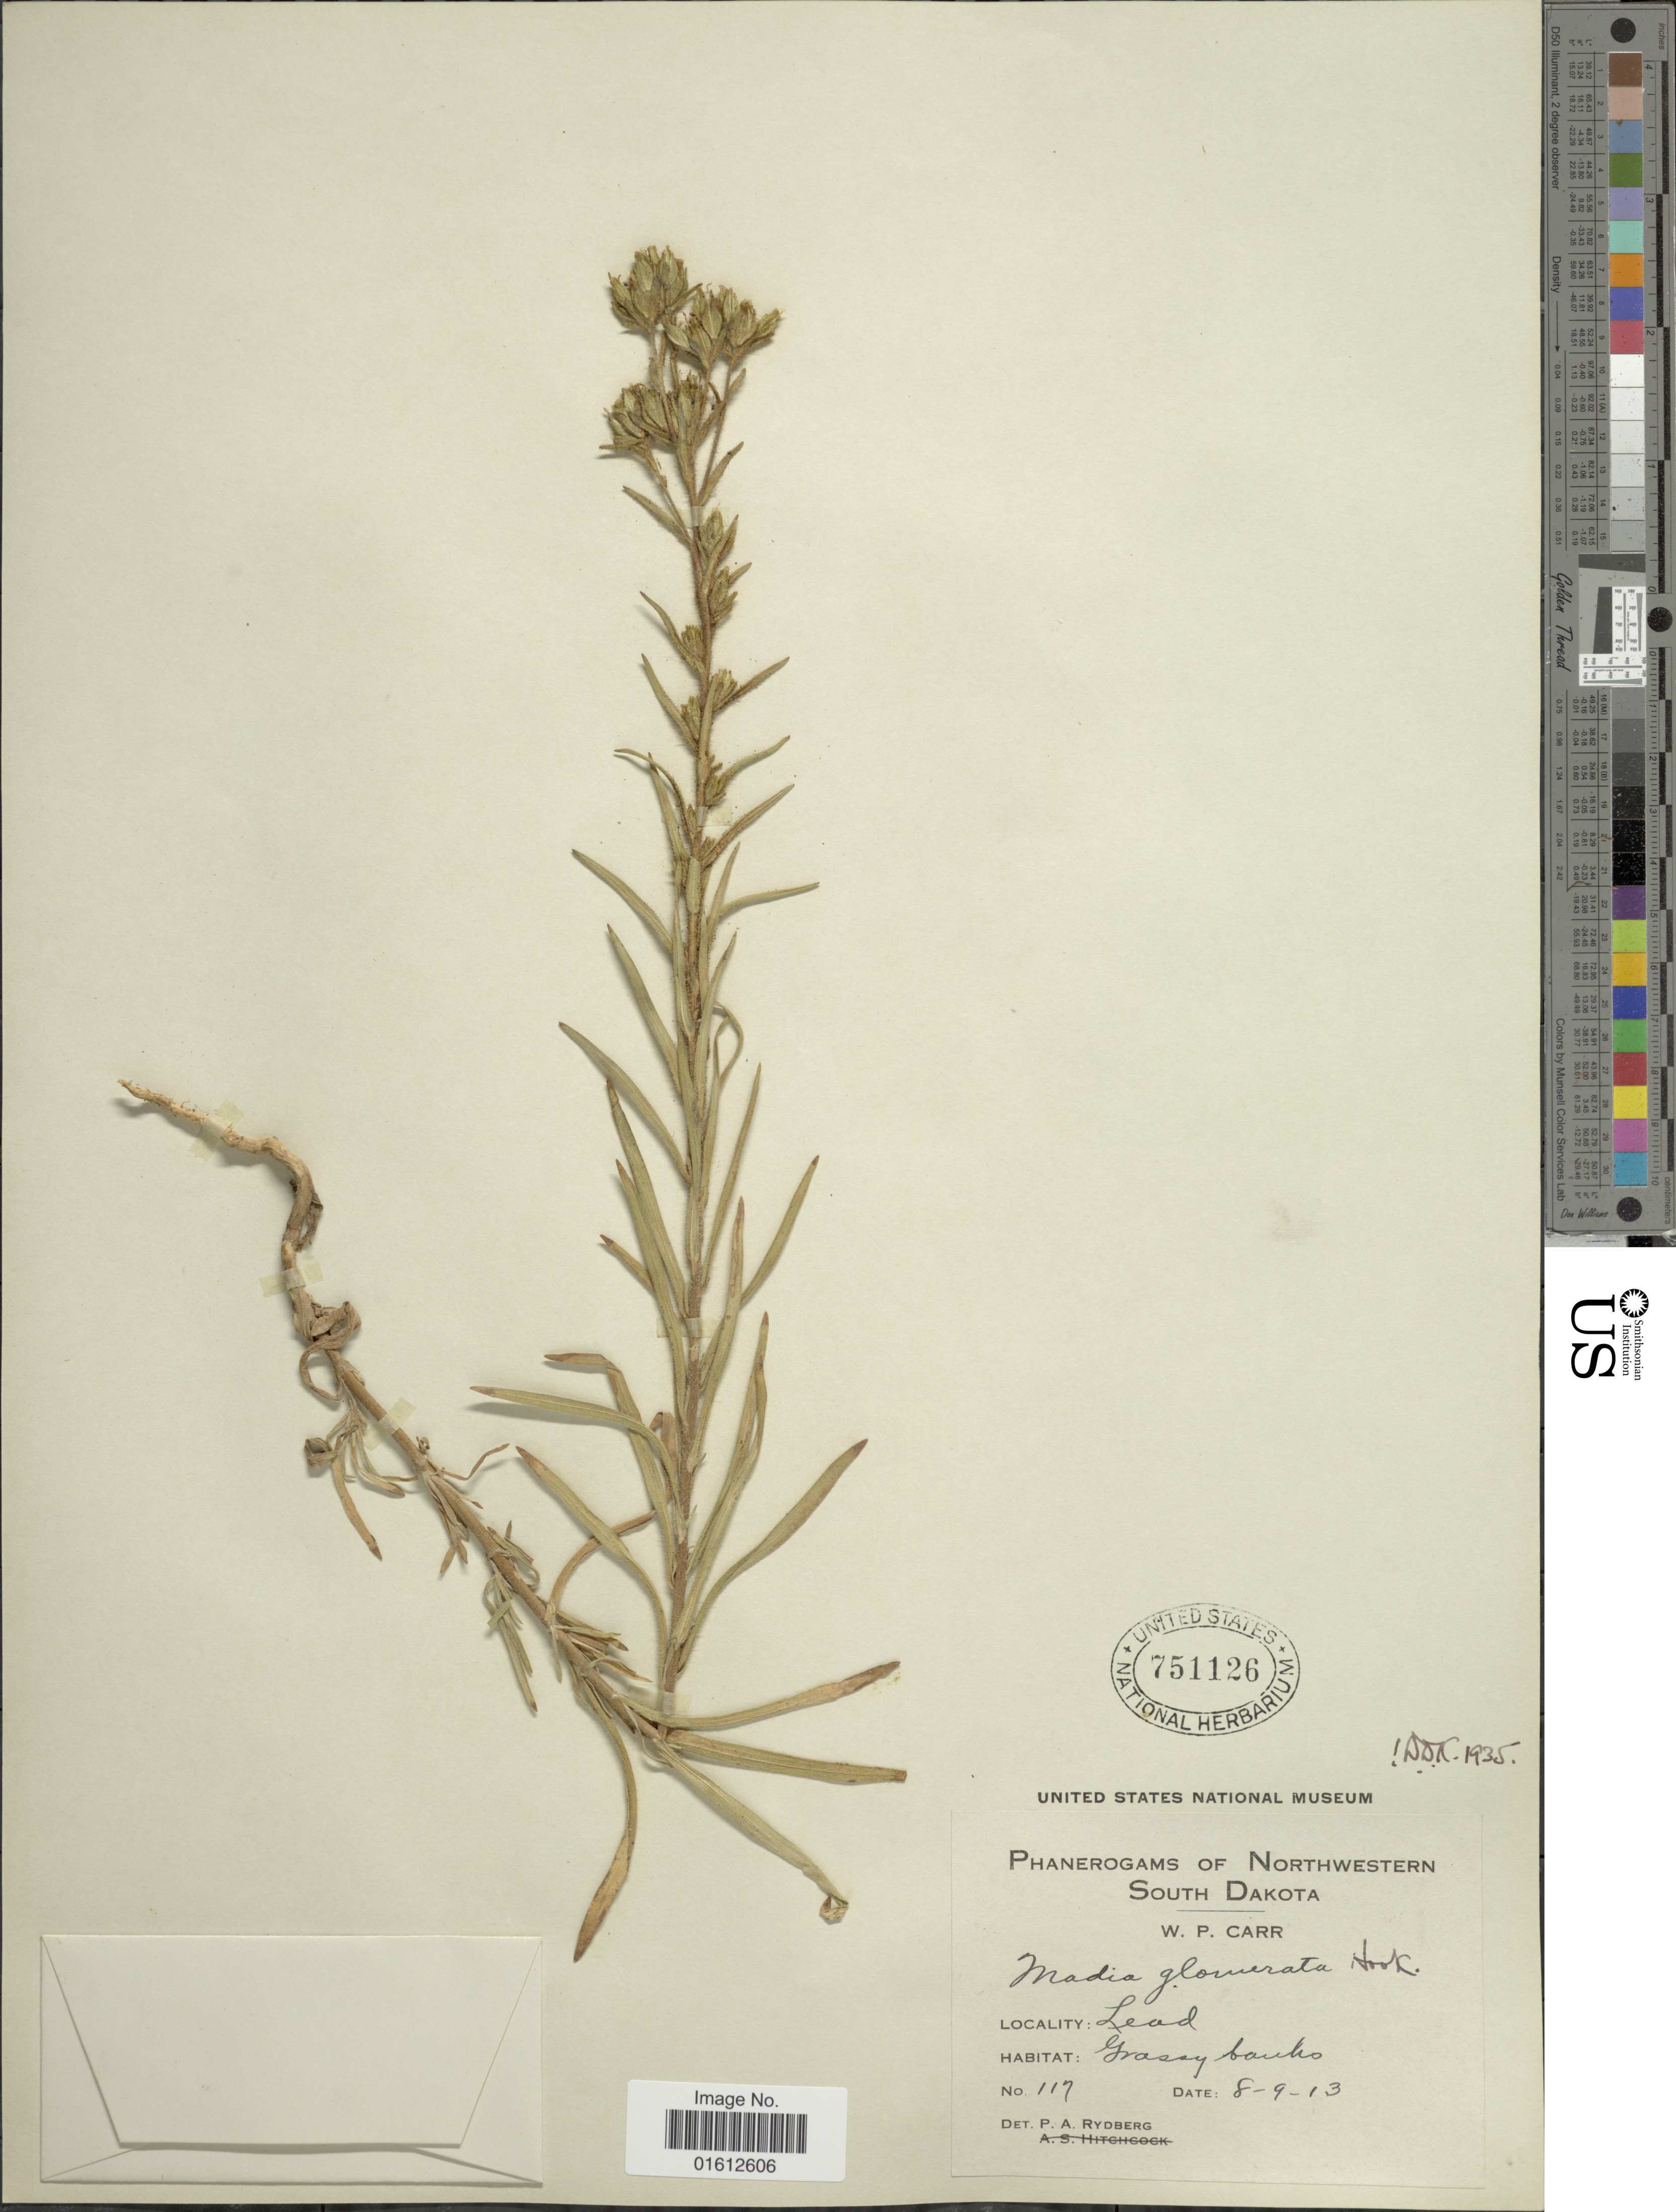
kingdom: Plantae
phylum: Tracheophyta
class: Magnoliopsida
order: Asterales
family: Asteraceae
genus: Madia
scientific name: Madia glomerata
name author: Hook.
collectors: W. Carr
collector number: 117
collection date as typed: Transcribed d/m/y: 9/8/13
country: United States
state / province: South Dakota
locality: Phanerogams of Northwestern South Dakota. Lead.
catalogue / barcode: US 751126